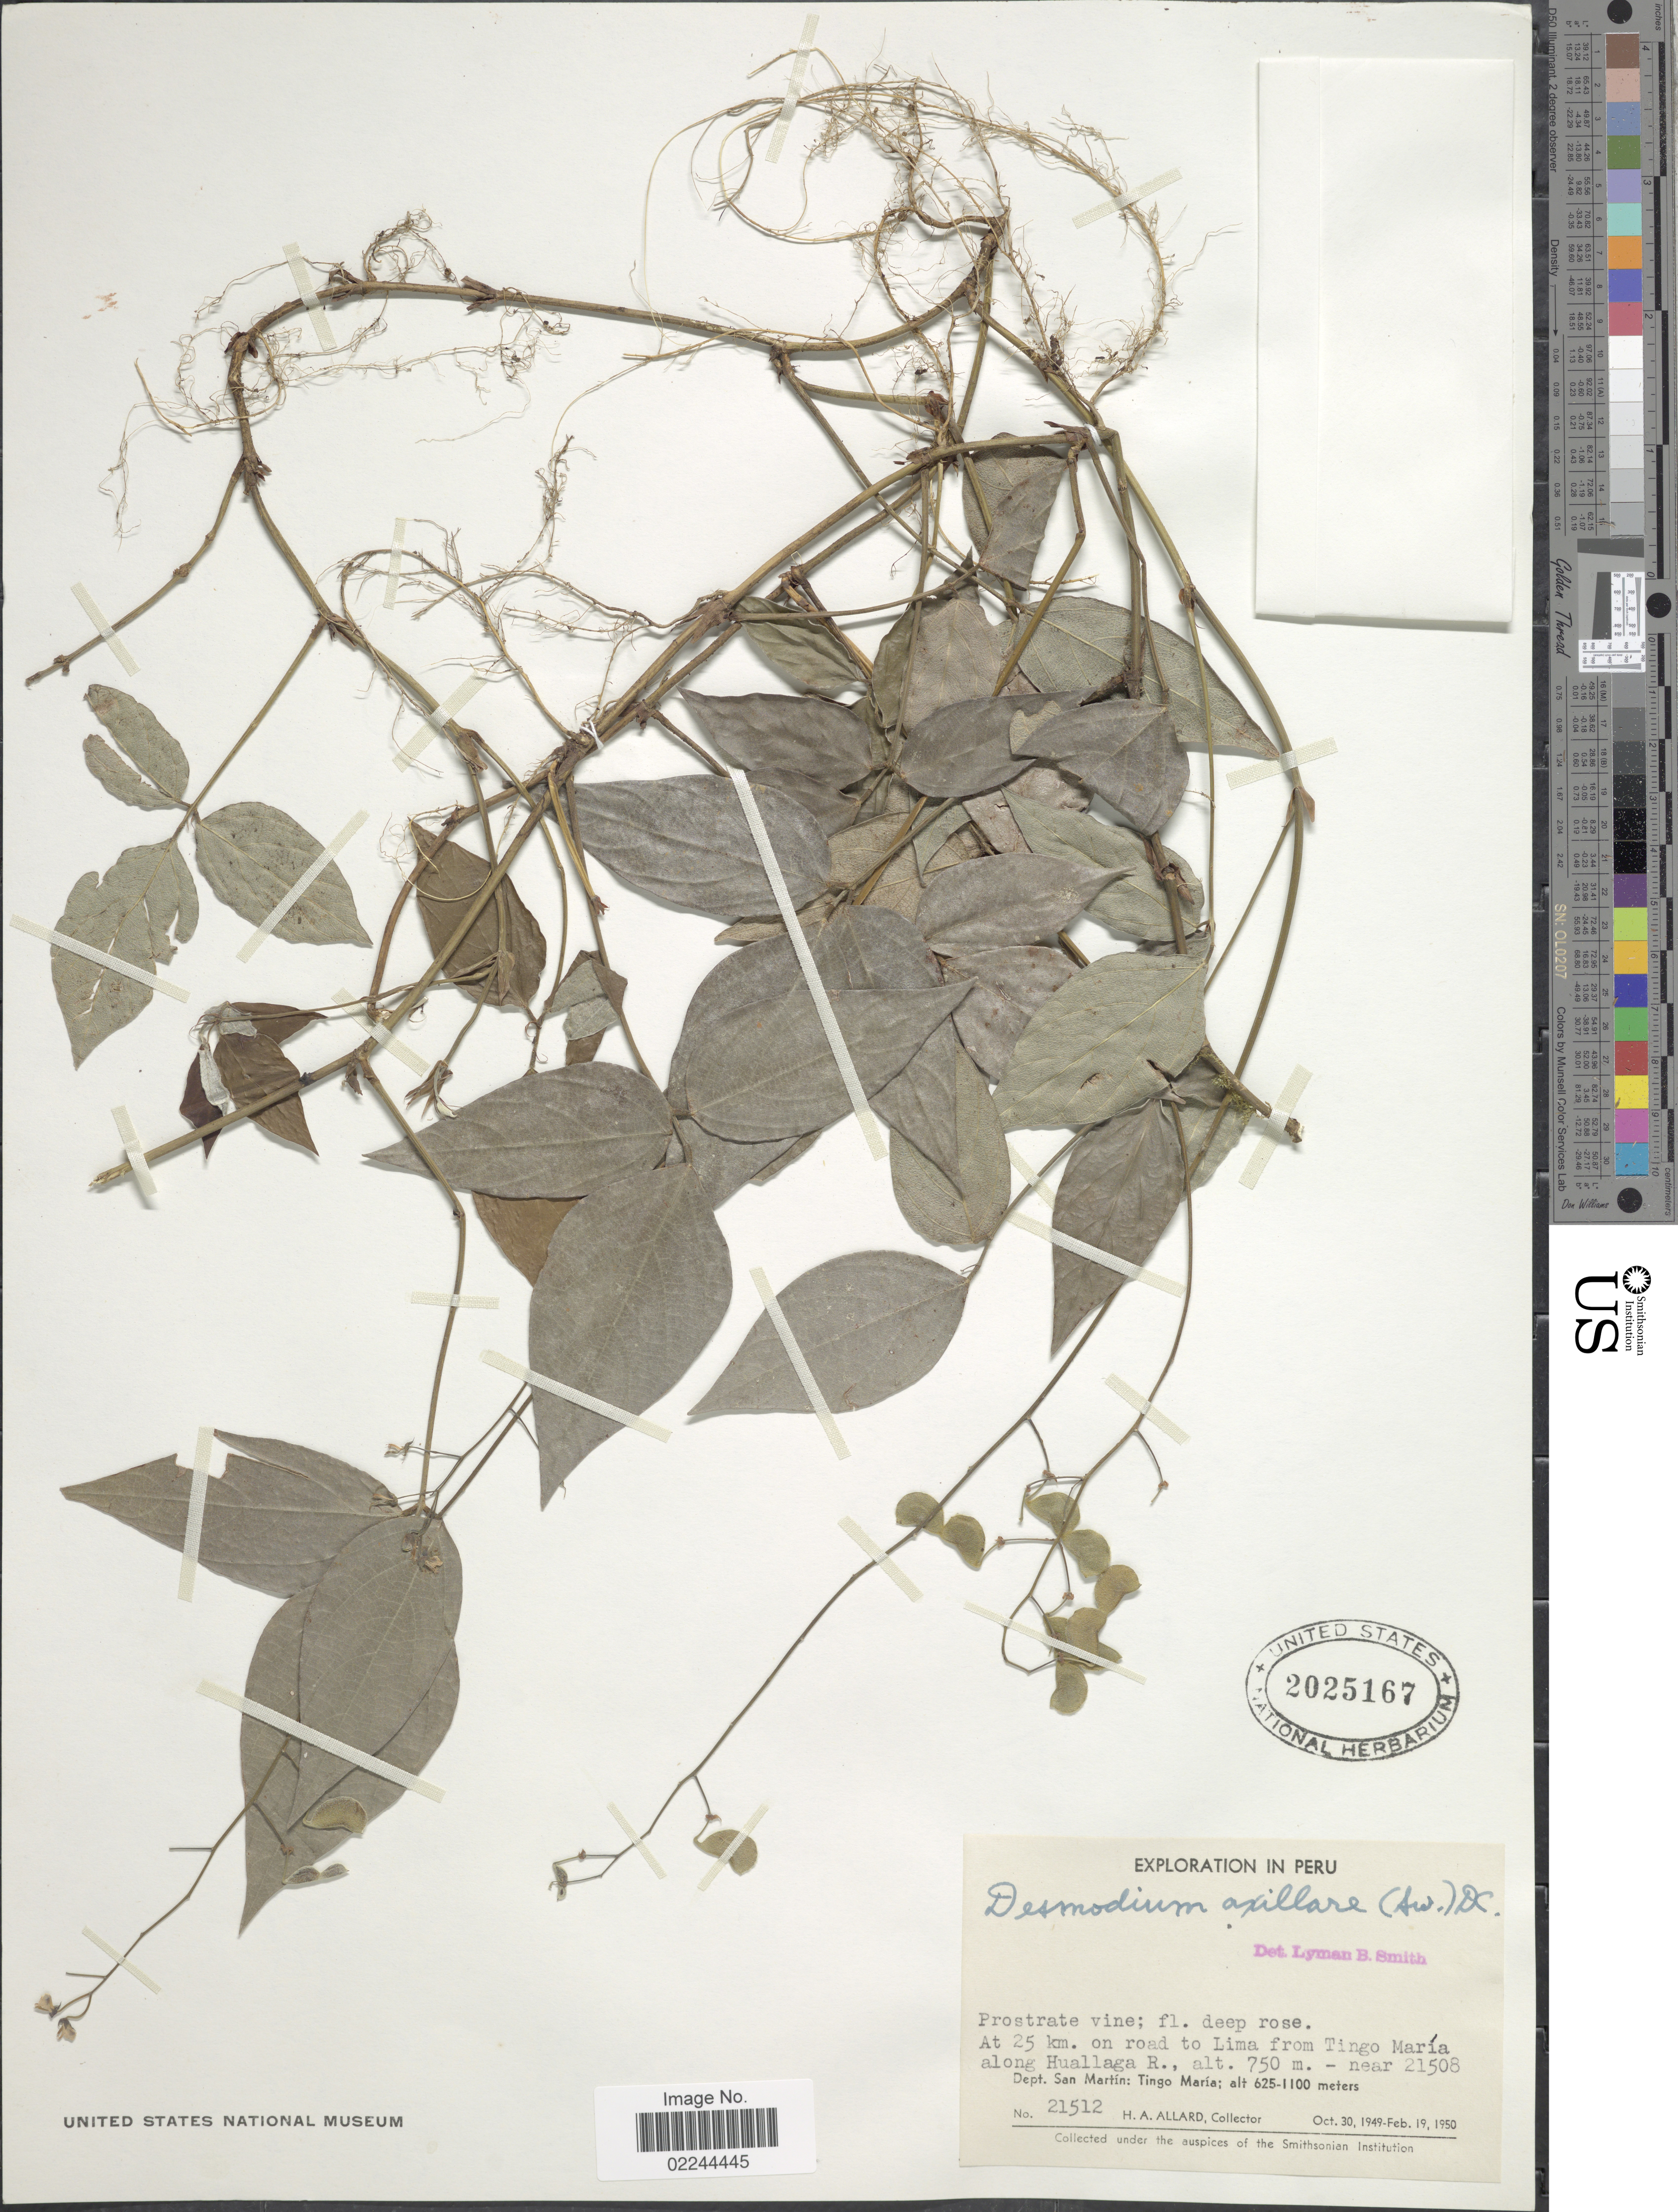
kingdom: Plantae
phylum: Tracheophyta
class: Magnoliopsida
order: Fabales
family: Fabaceae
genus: Desmodium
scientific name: Desmodium axillare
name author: (Sw.) DC.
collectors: H. A. Allard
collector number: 21512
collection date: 1949-10-30/1950-02-19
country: Peru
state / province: San Martín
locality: At 25 km. on road to Lima from Tingo Maria along Huallaga R. - near 21508. Dept. San Martin: Tingo Maria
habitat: on road along river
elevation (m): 625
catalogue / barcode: US 2025167